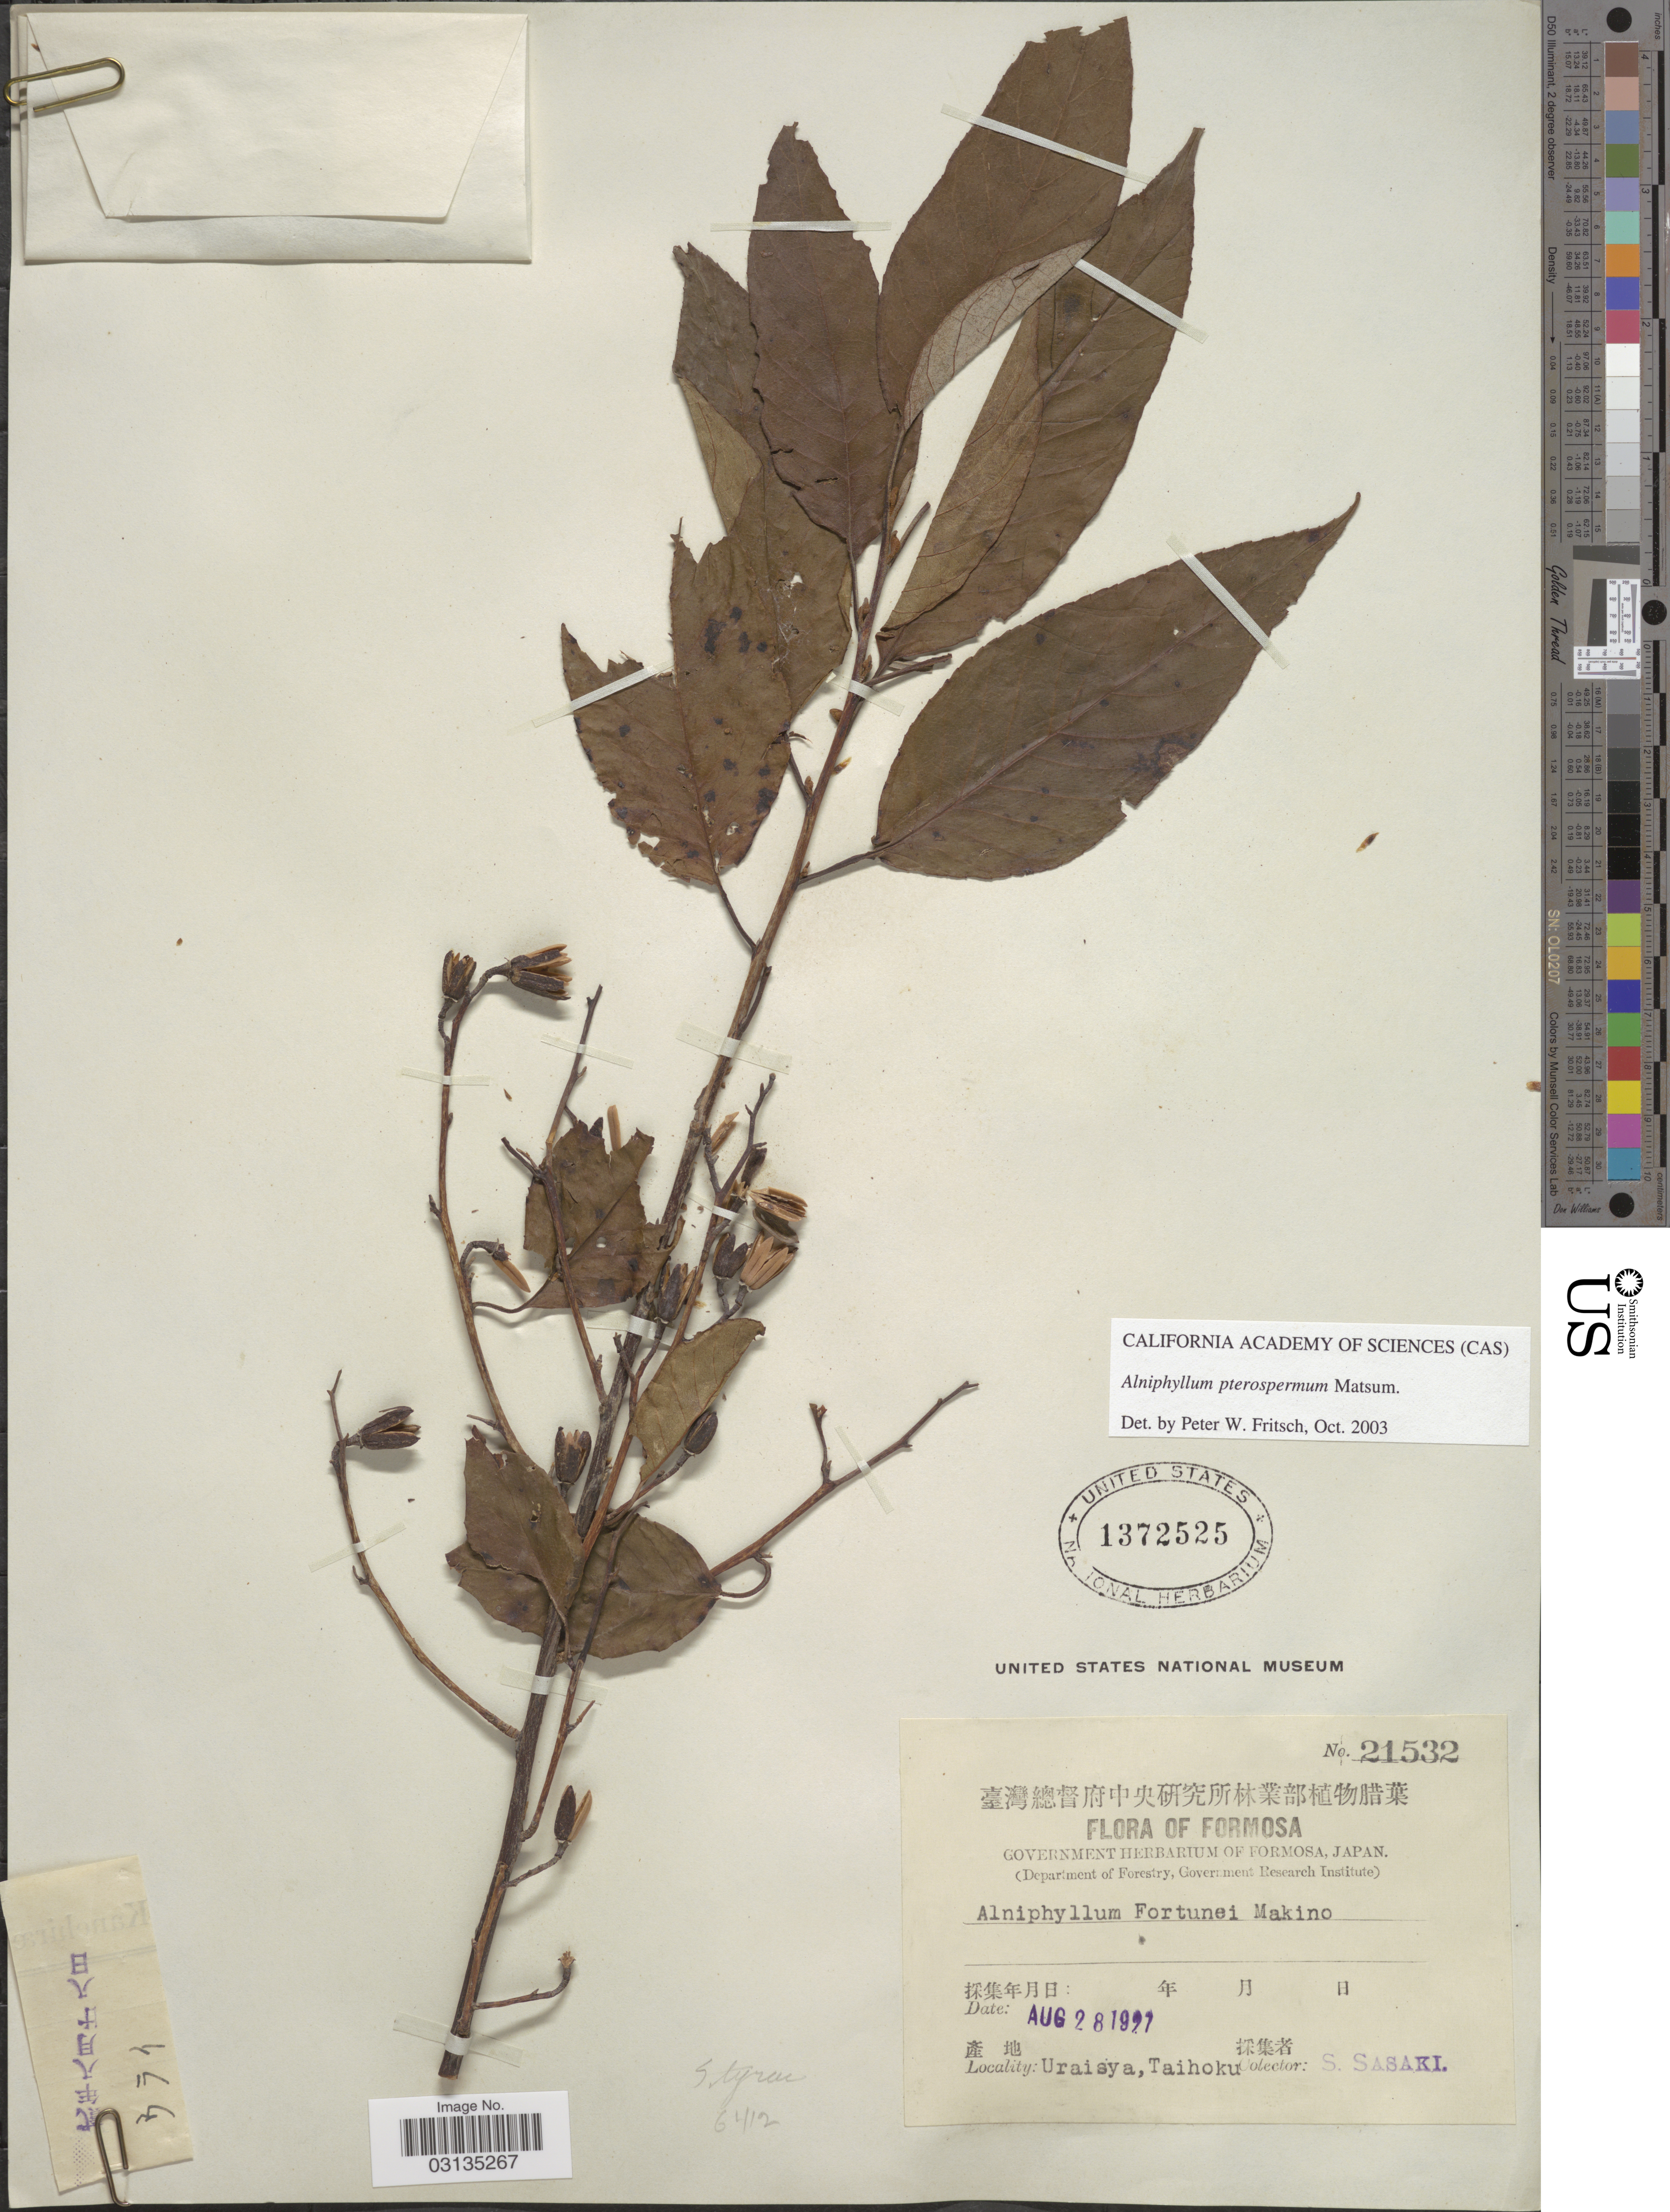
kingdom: Plantae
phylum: Tracheophyta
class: Magnoliopsida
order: Ericales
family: Styracaceae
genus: Alniphyllum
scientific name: Alniphyllum pterospermum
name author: Matsum.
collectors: S. Sasaki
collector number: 21532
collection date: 1927-08-28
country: Taiwan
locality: Formosa, Uraisya, Taihoku.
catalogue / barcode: US 1372525